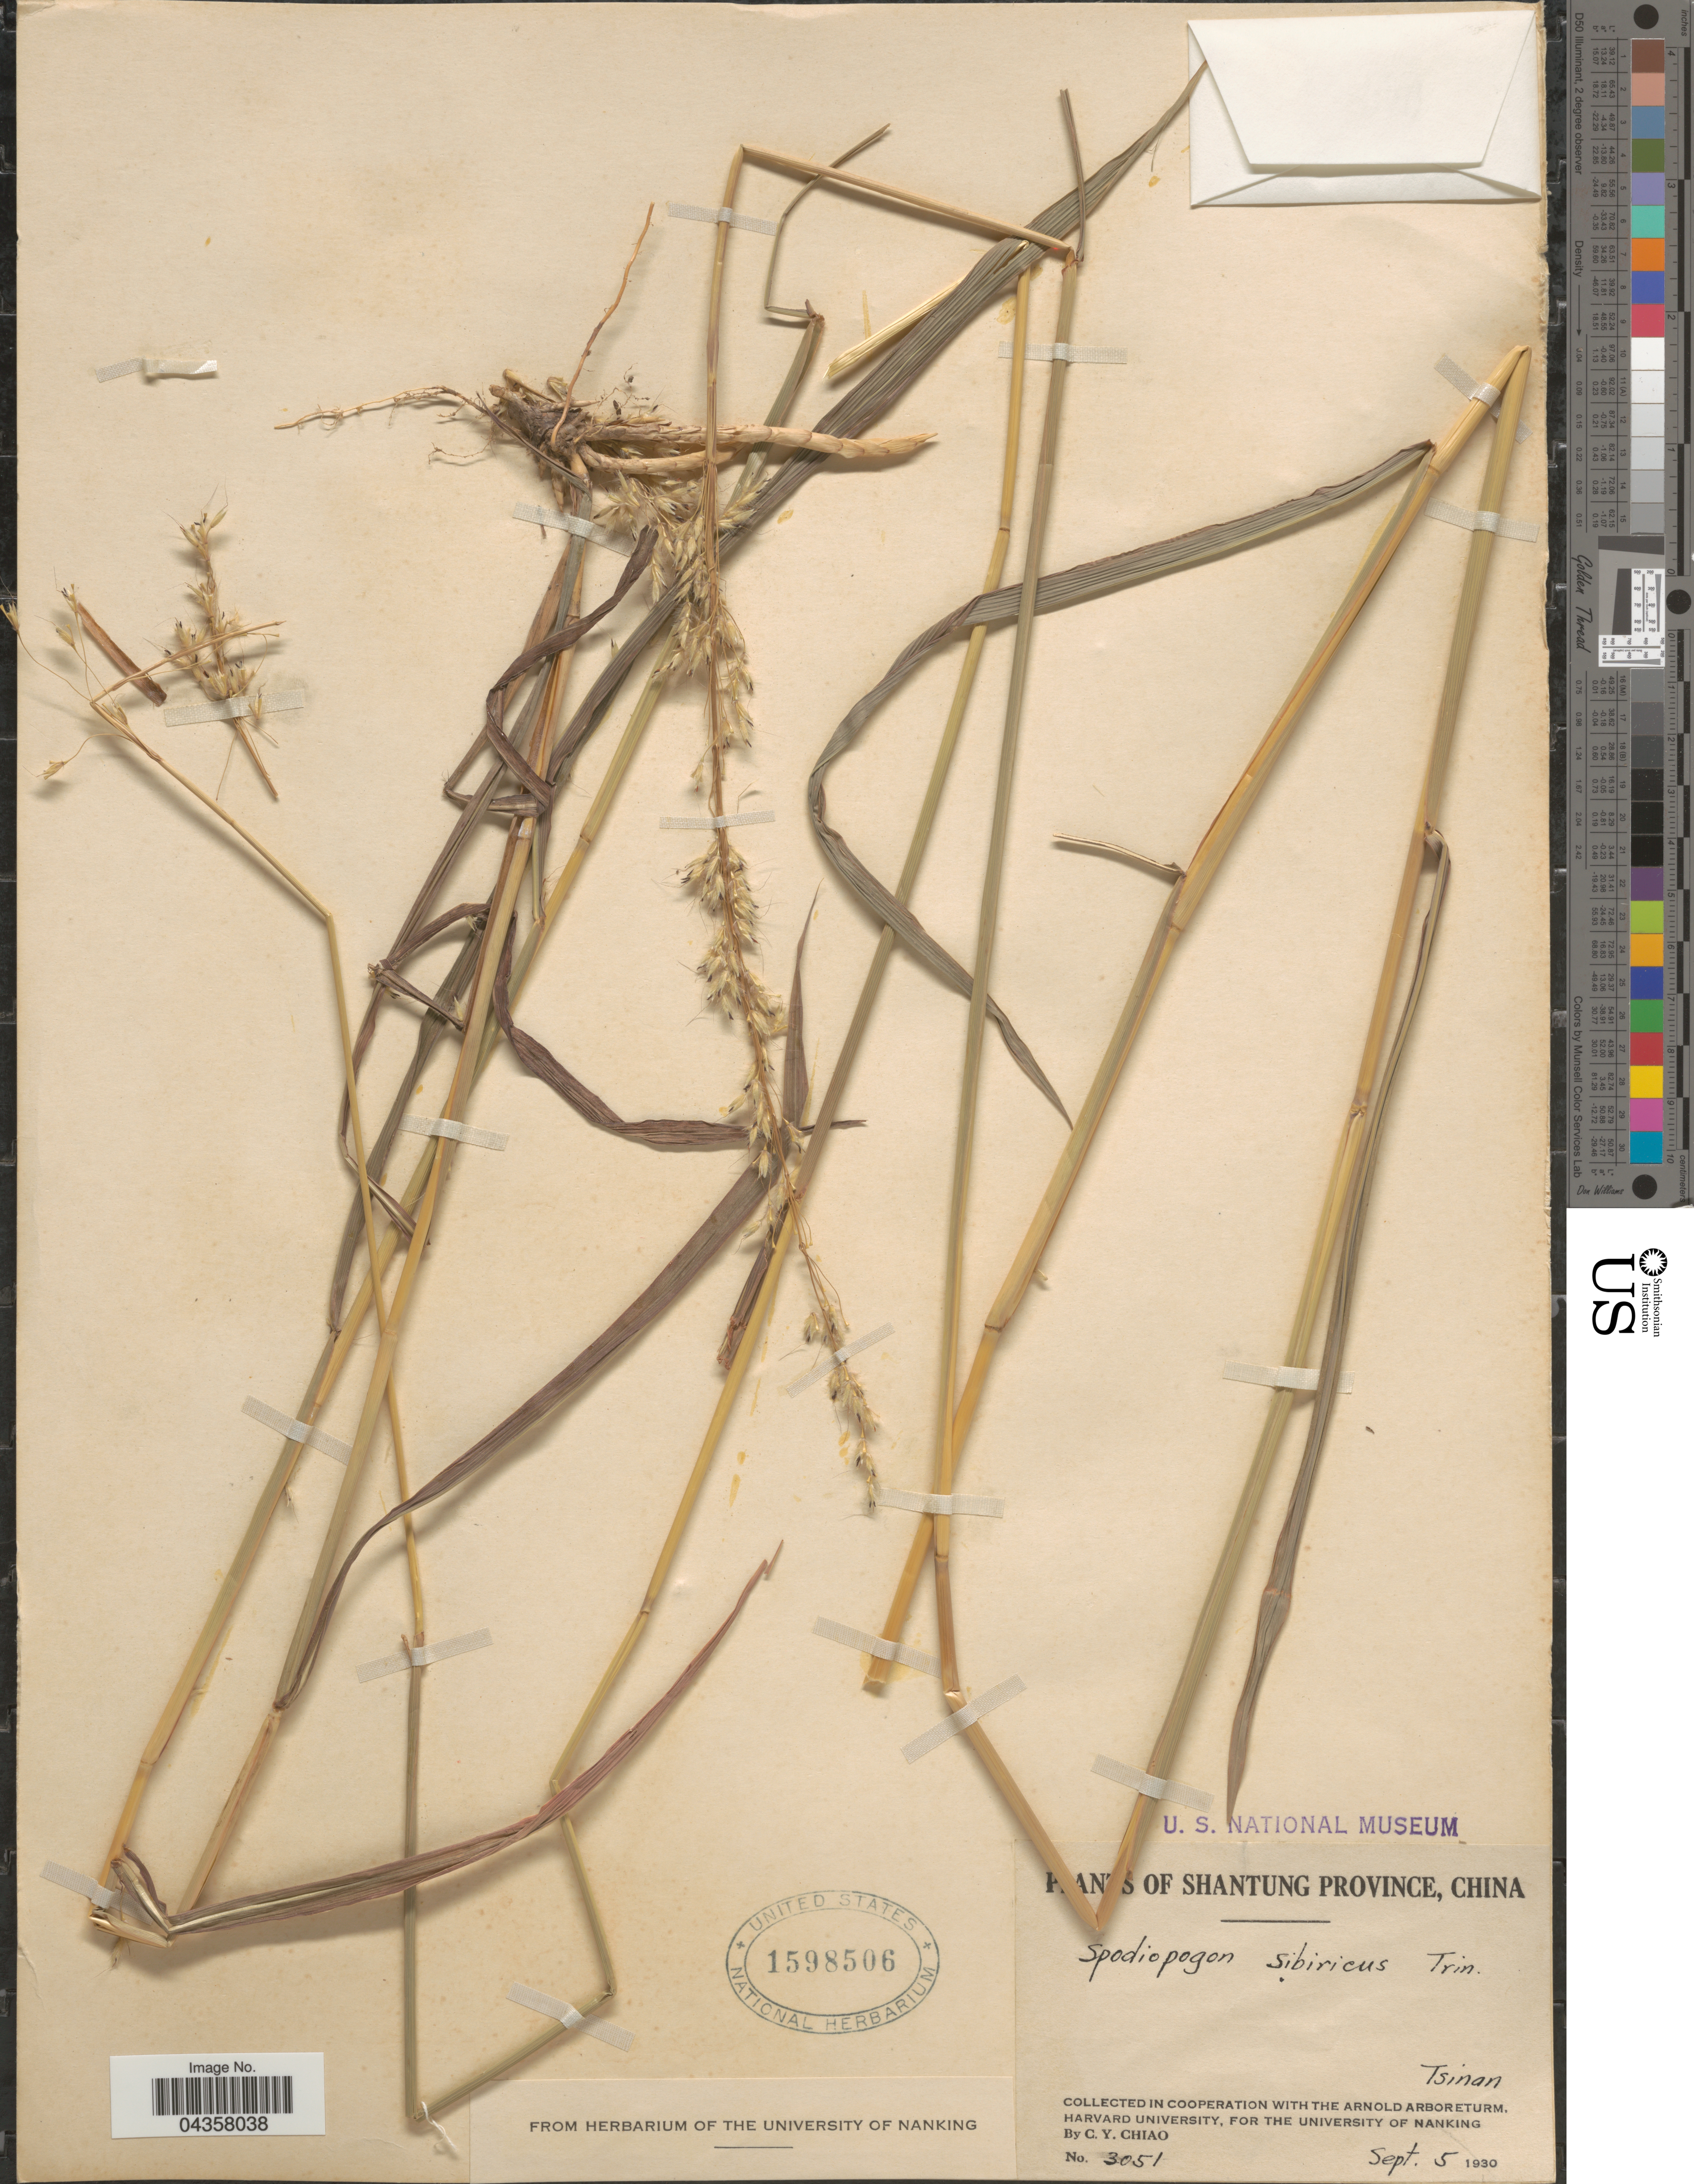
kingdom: Plantae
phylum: Tracheophyta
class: Liliopsida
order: Poales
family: Poaceae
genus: Spodiopogon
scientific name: Spodiopogon sibiricus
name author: Trin.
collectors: C. Y. Chiao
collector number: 3051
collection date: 1930-09-05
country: China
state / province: Shandong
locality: Shantung Province. Tsinan.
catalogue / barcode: US 1598506